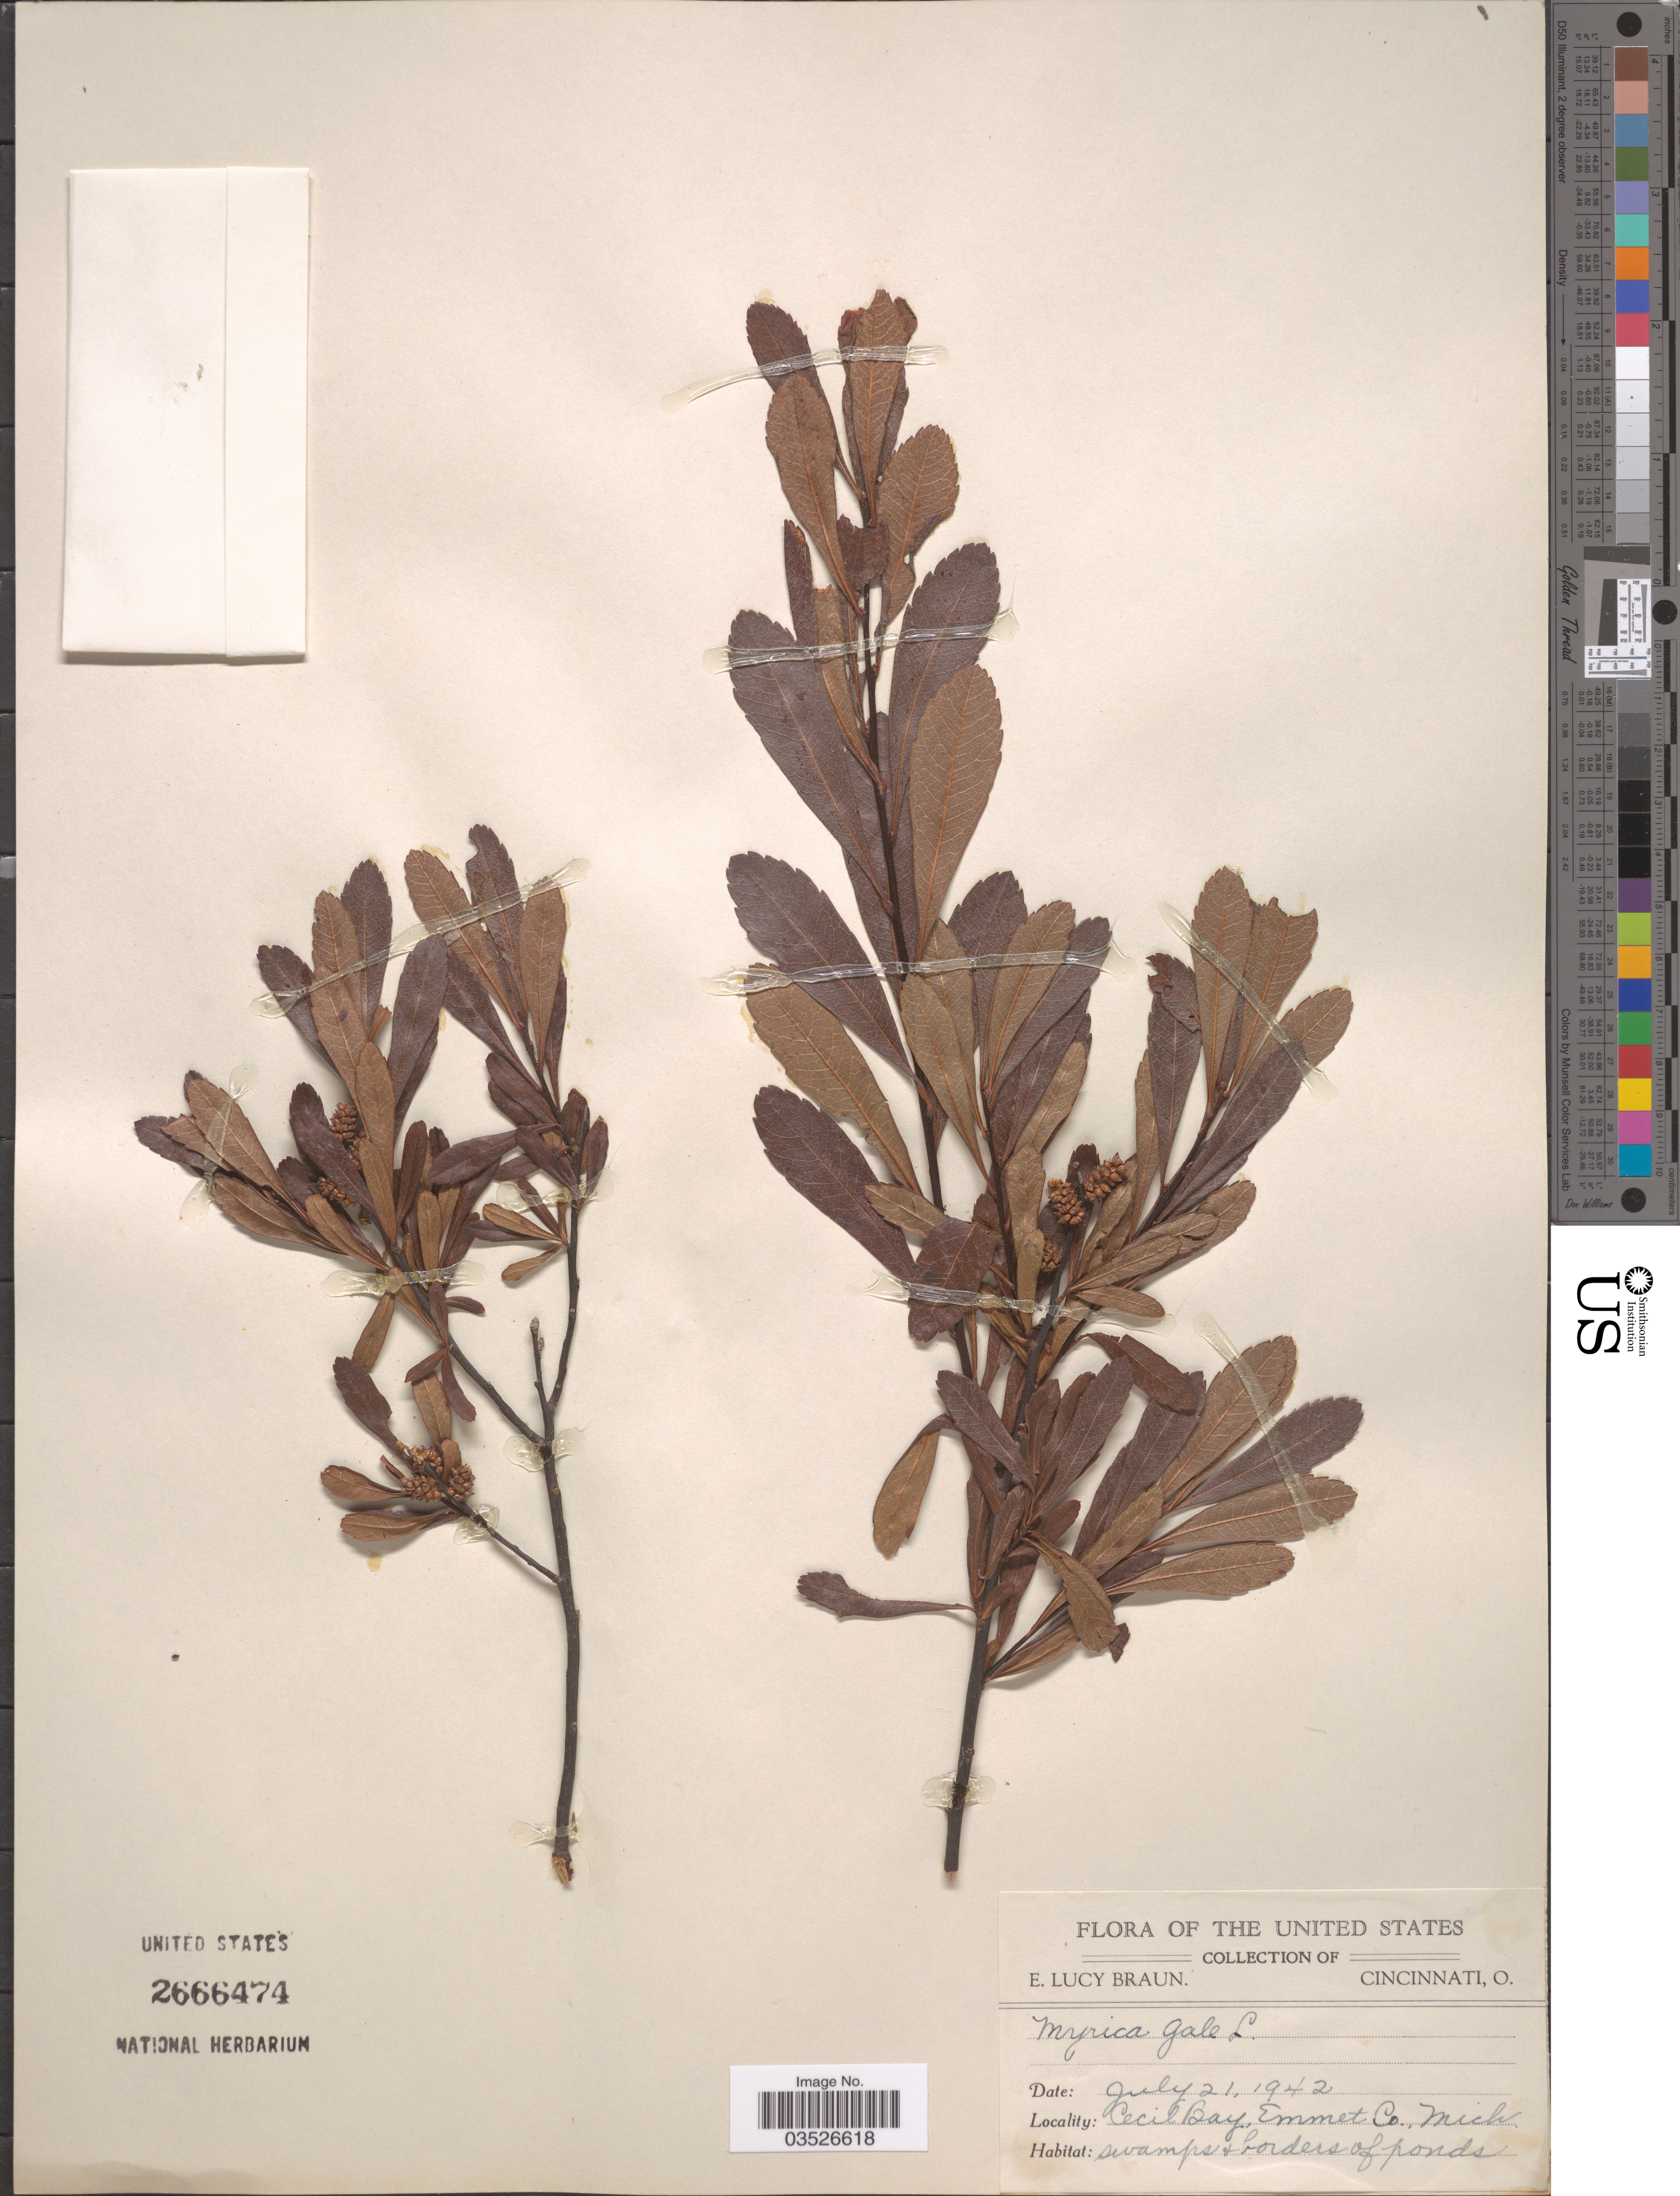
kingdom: Plantae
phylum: Tracheophyta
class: Magnoliopsida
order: Fagales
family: Myricaceae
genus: Myrica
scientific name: Myrica gale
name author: L.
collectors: E. L. Braun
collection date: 1942-07-21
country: United States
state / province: Michigan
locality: Cecil Bay, Emmet Co.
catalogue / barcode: US 2666474